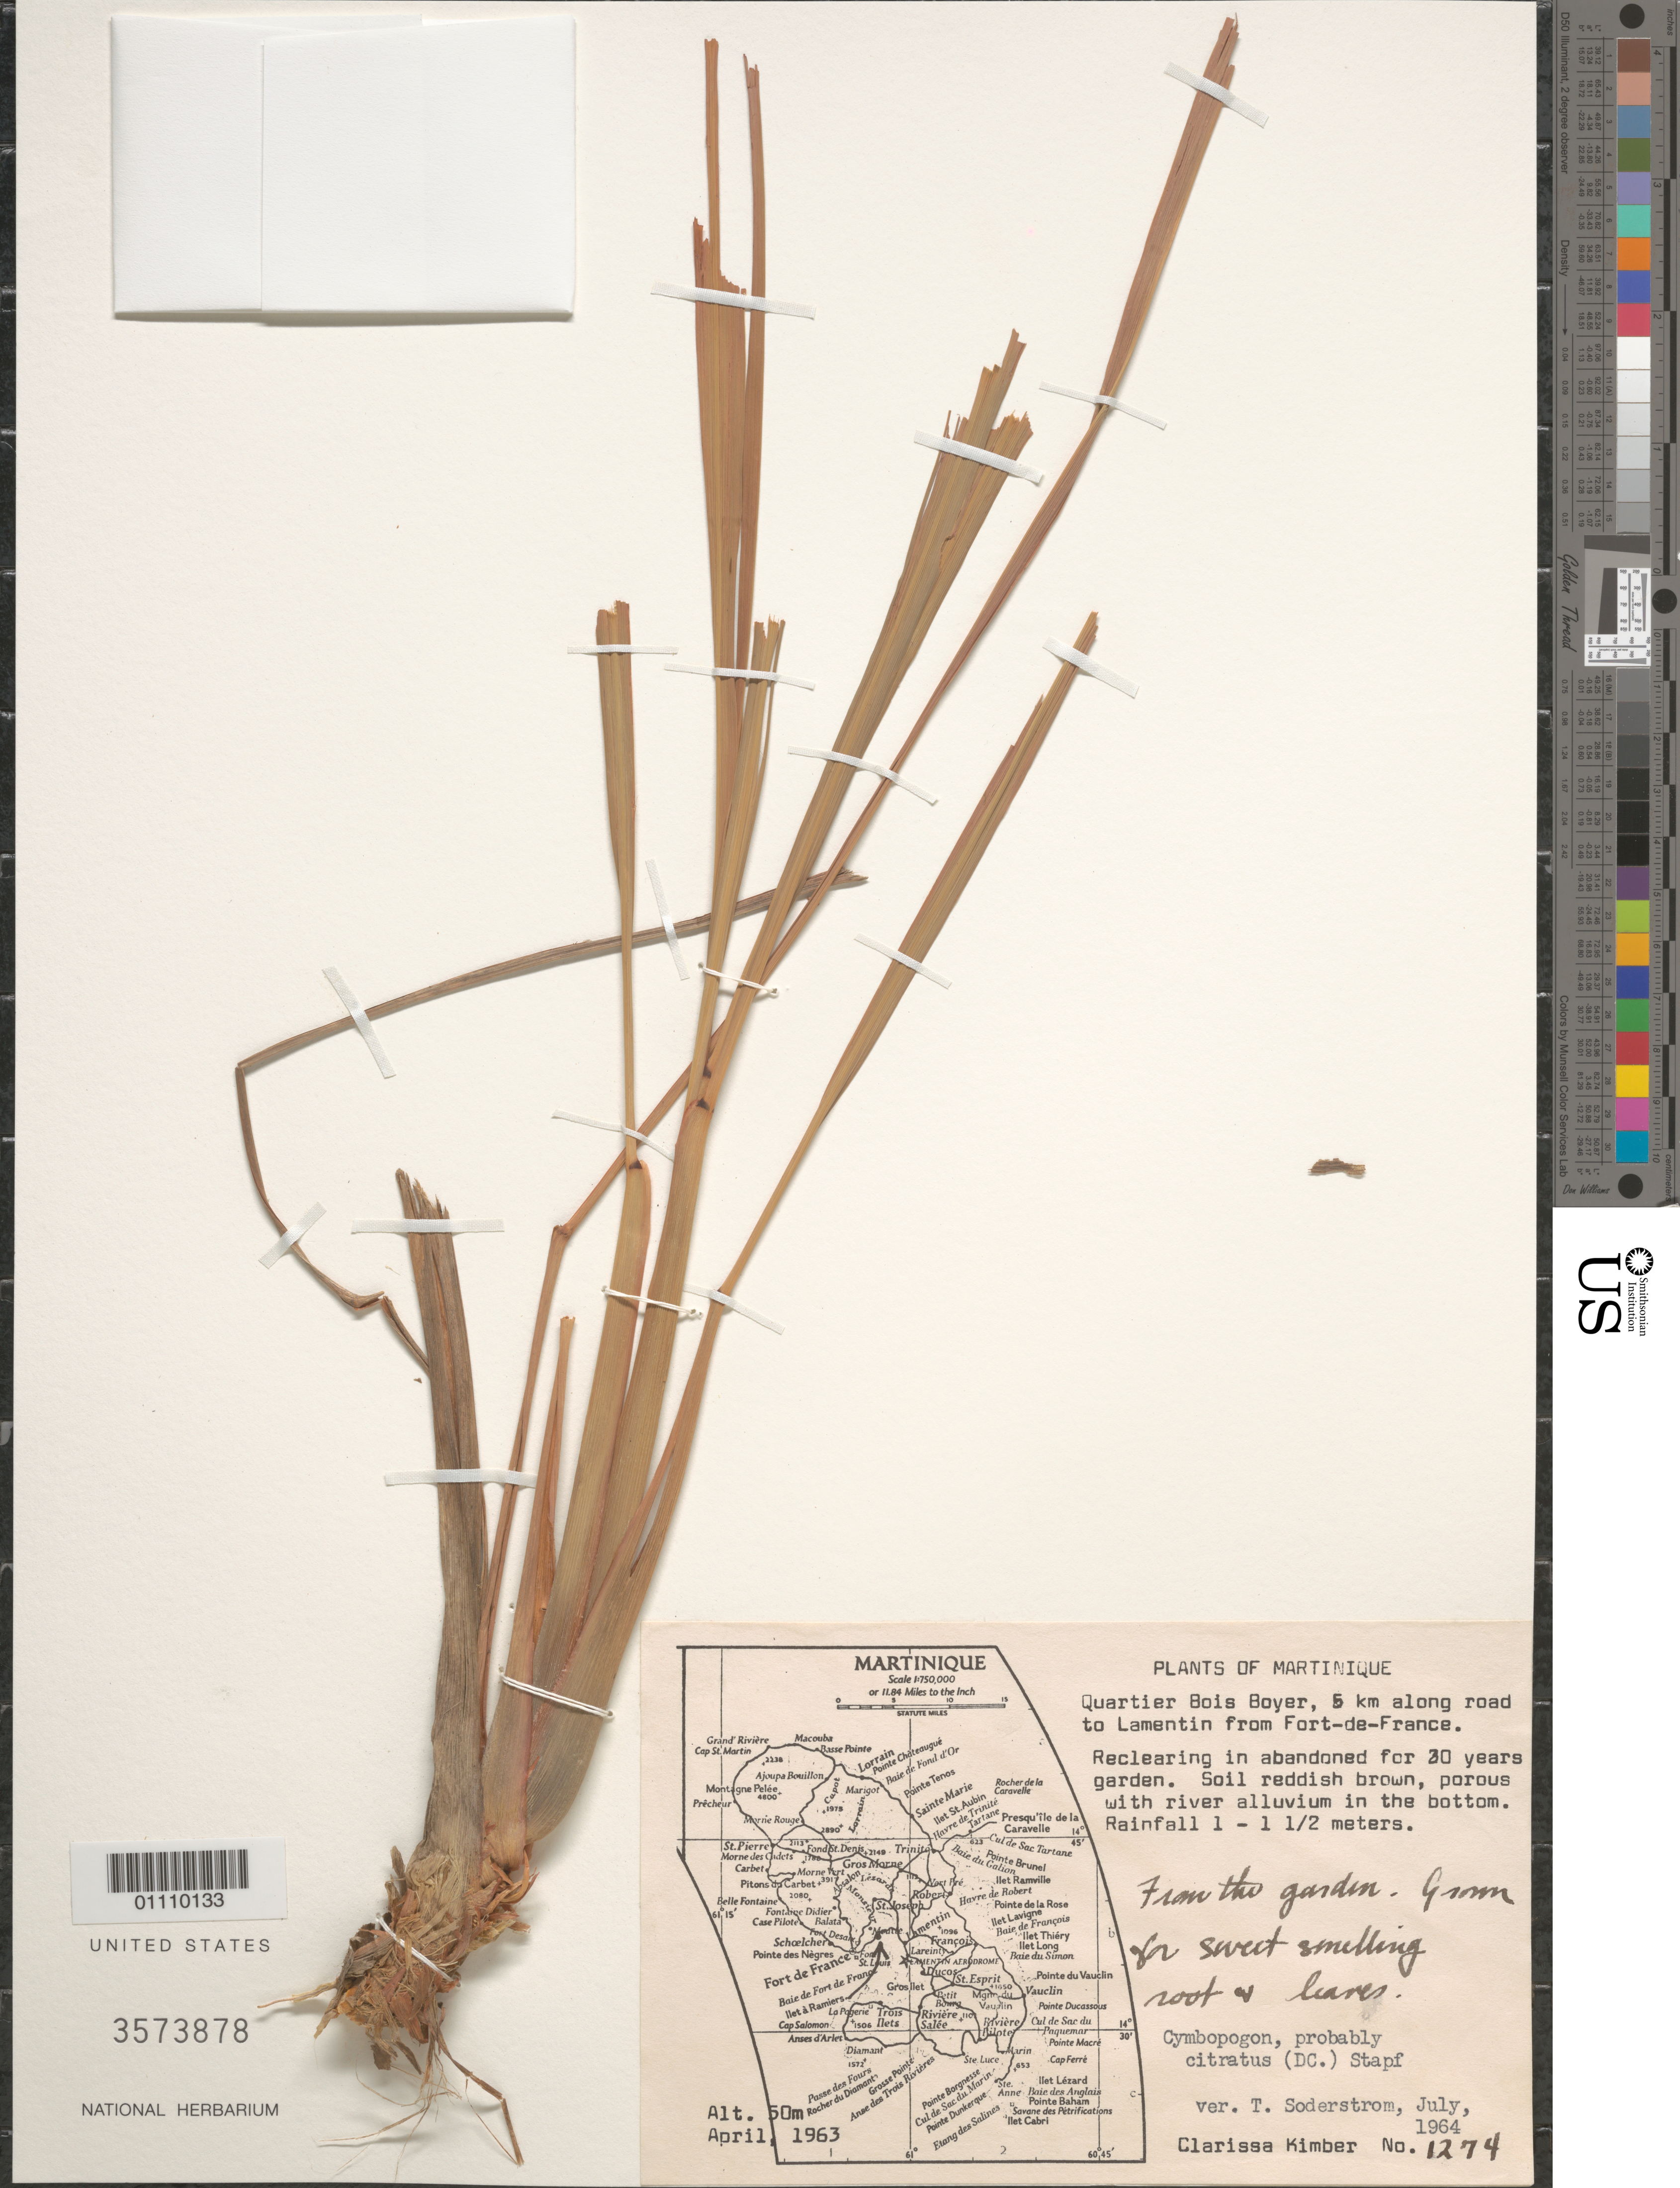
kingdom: Plantae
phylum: Tracheophyta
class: Liliopsida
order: Poales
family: Poaceae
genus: Cymbopogon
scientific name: Cymbopogon citratus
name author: (DC.) Stapf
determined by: Soderstrom, T. R.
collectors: C. Kimber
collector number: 1274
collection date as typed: Apr 1963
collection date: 1963-04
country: Martinique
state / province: Fort-de-France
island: Martinique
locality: Quartier Bois Boyer, 5 km along road to Lamentin from Fort-de-France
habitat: Reclearing in abandoned fro 30 years garden. Soil reddish brown, porous with river alluvium in the bottom. Rainfall 1-1.5 m. From the garden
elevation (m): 50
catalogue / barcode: US 3573878